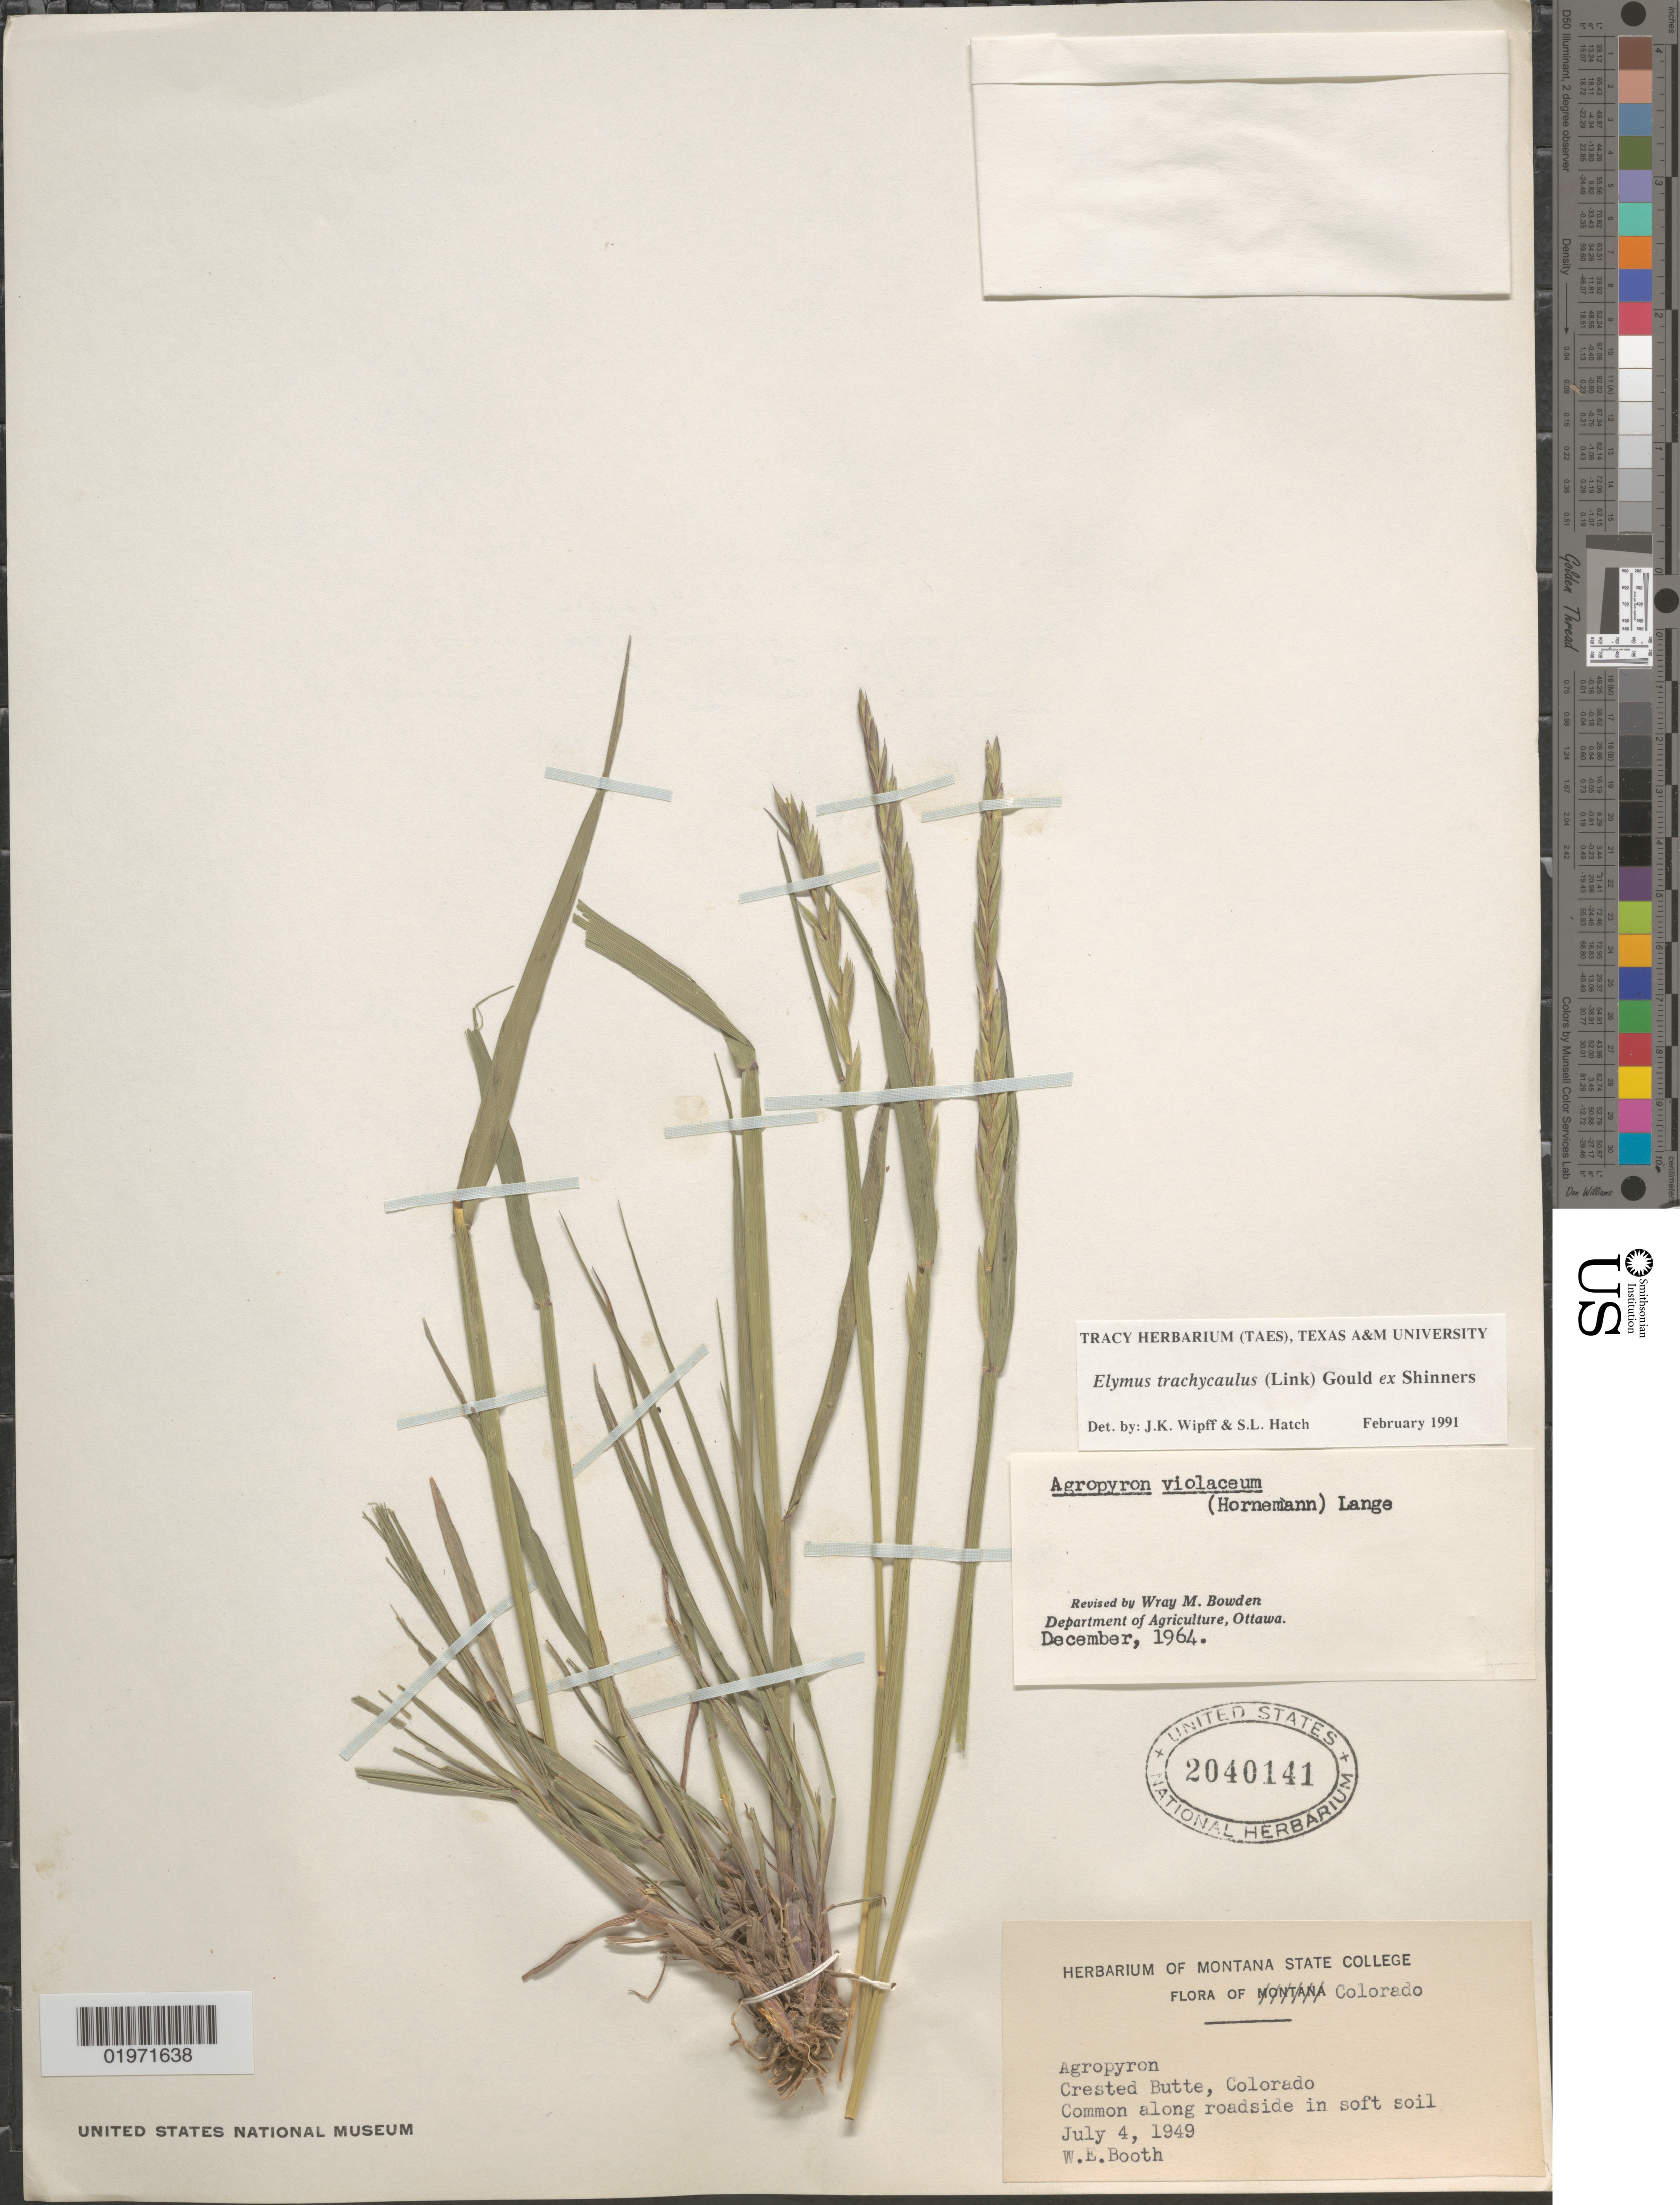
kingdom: Plantae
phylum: Tracheophyta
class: Liliopsida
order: Poales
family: Poaceae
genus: Elymus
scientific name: Elymus trachycaulus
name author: (Link) Gould ex Shinners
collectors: W. Booth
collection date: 1949-07-04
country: United States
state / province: Colorado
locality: Crested Butte.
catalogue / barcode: US 2040141